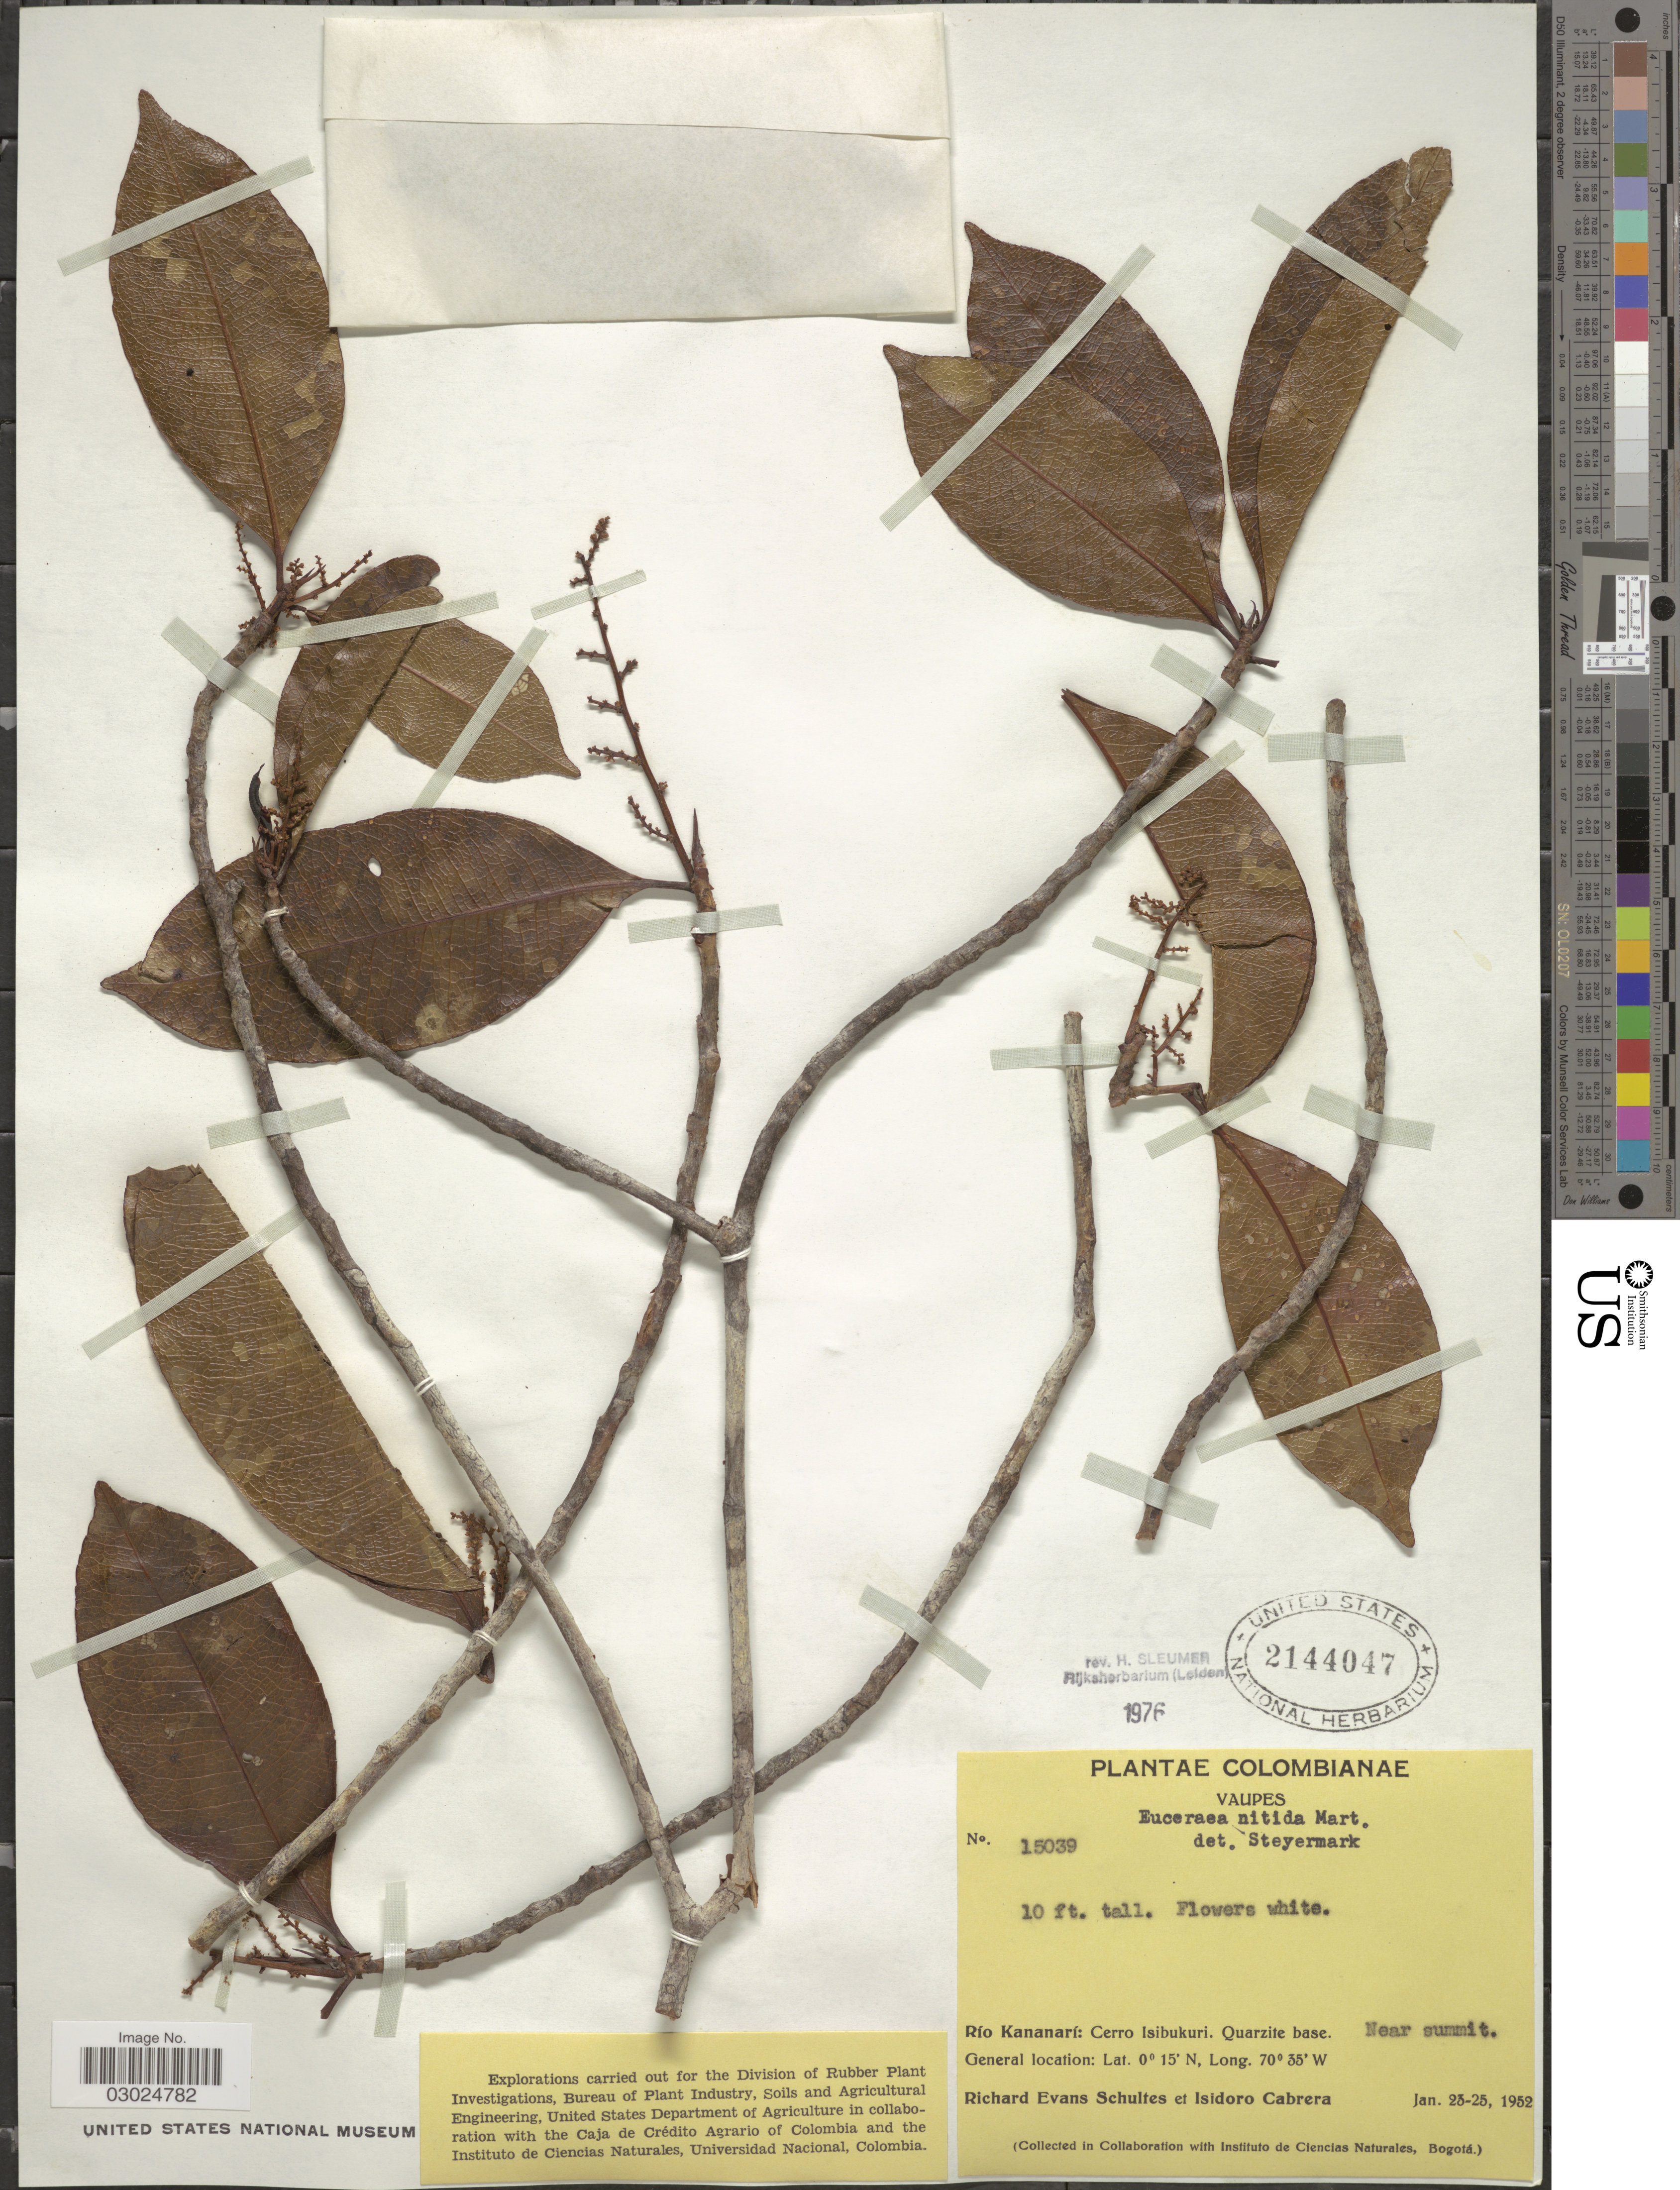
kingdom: Plantae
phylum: Tracheophyta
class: Magnoliopsida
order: Malpighiales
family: Salicaceae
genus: Casearia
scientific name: Casearia euceraea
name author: Mestier et al.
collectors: R. E. Schultes & I. Cabrera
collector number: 15039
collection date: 1952-01-23/1952-01-25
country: Colombia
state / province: Vaupés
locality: Río Kananarí: Cerro Isibukuri. Quarzite base.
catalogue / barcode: US 2144047